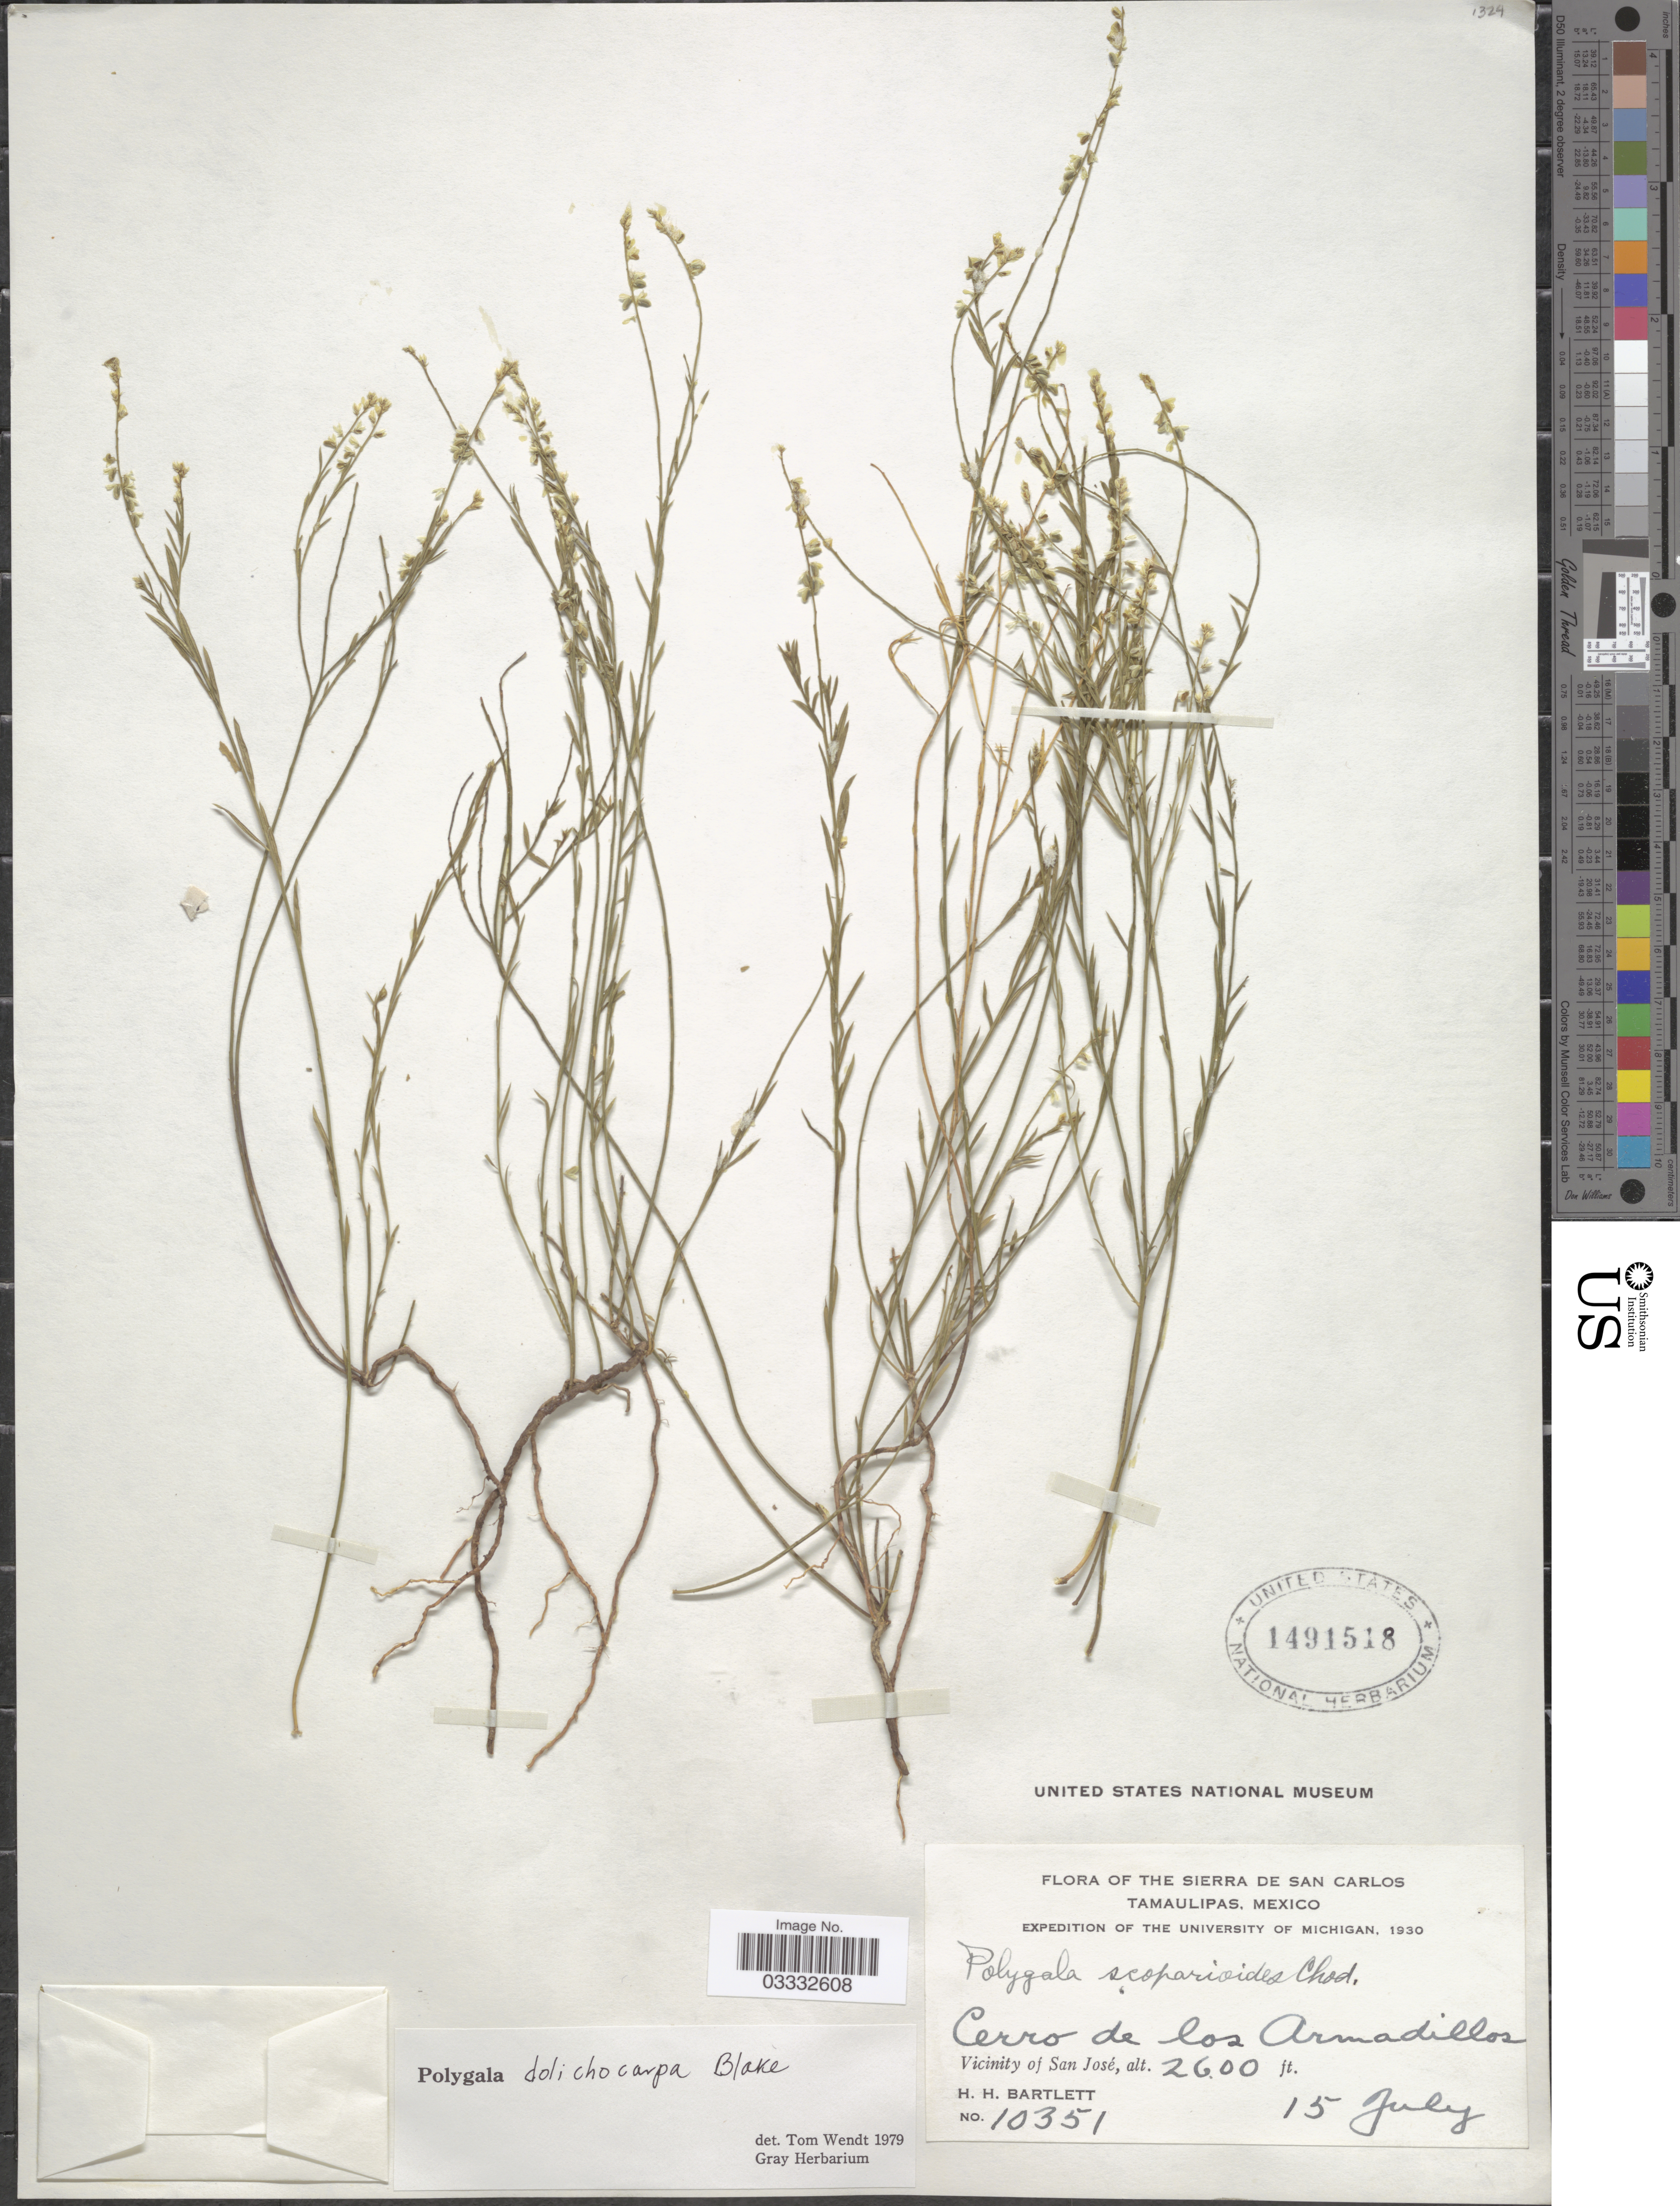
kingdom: Plantae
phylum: Tracheophyta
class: Magnoliopsida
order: Fabales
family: Polygalaceae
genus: Polygala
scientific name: Polygala dolichocarpa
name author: S.F. Blake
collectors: H. H. Bartlett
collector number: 10351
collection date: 1930-07-15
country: Mexico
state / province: Tamaulipas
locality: The Sierra de San Carlos. Cerro de los Armadillos. Vicinity of San José.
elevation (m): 792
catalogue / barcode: US 1491518